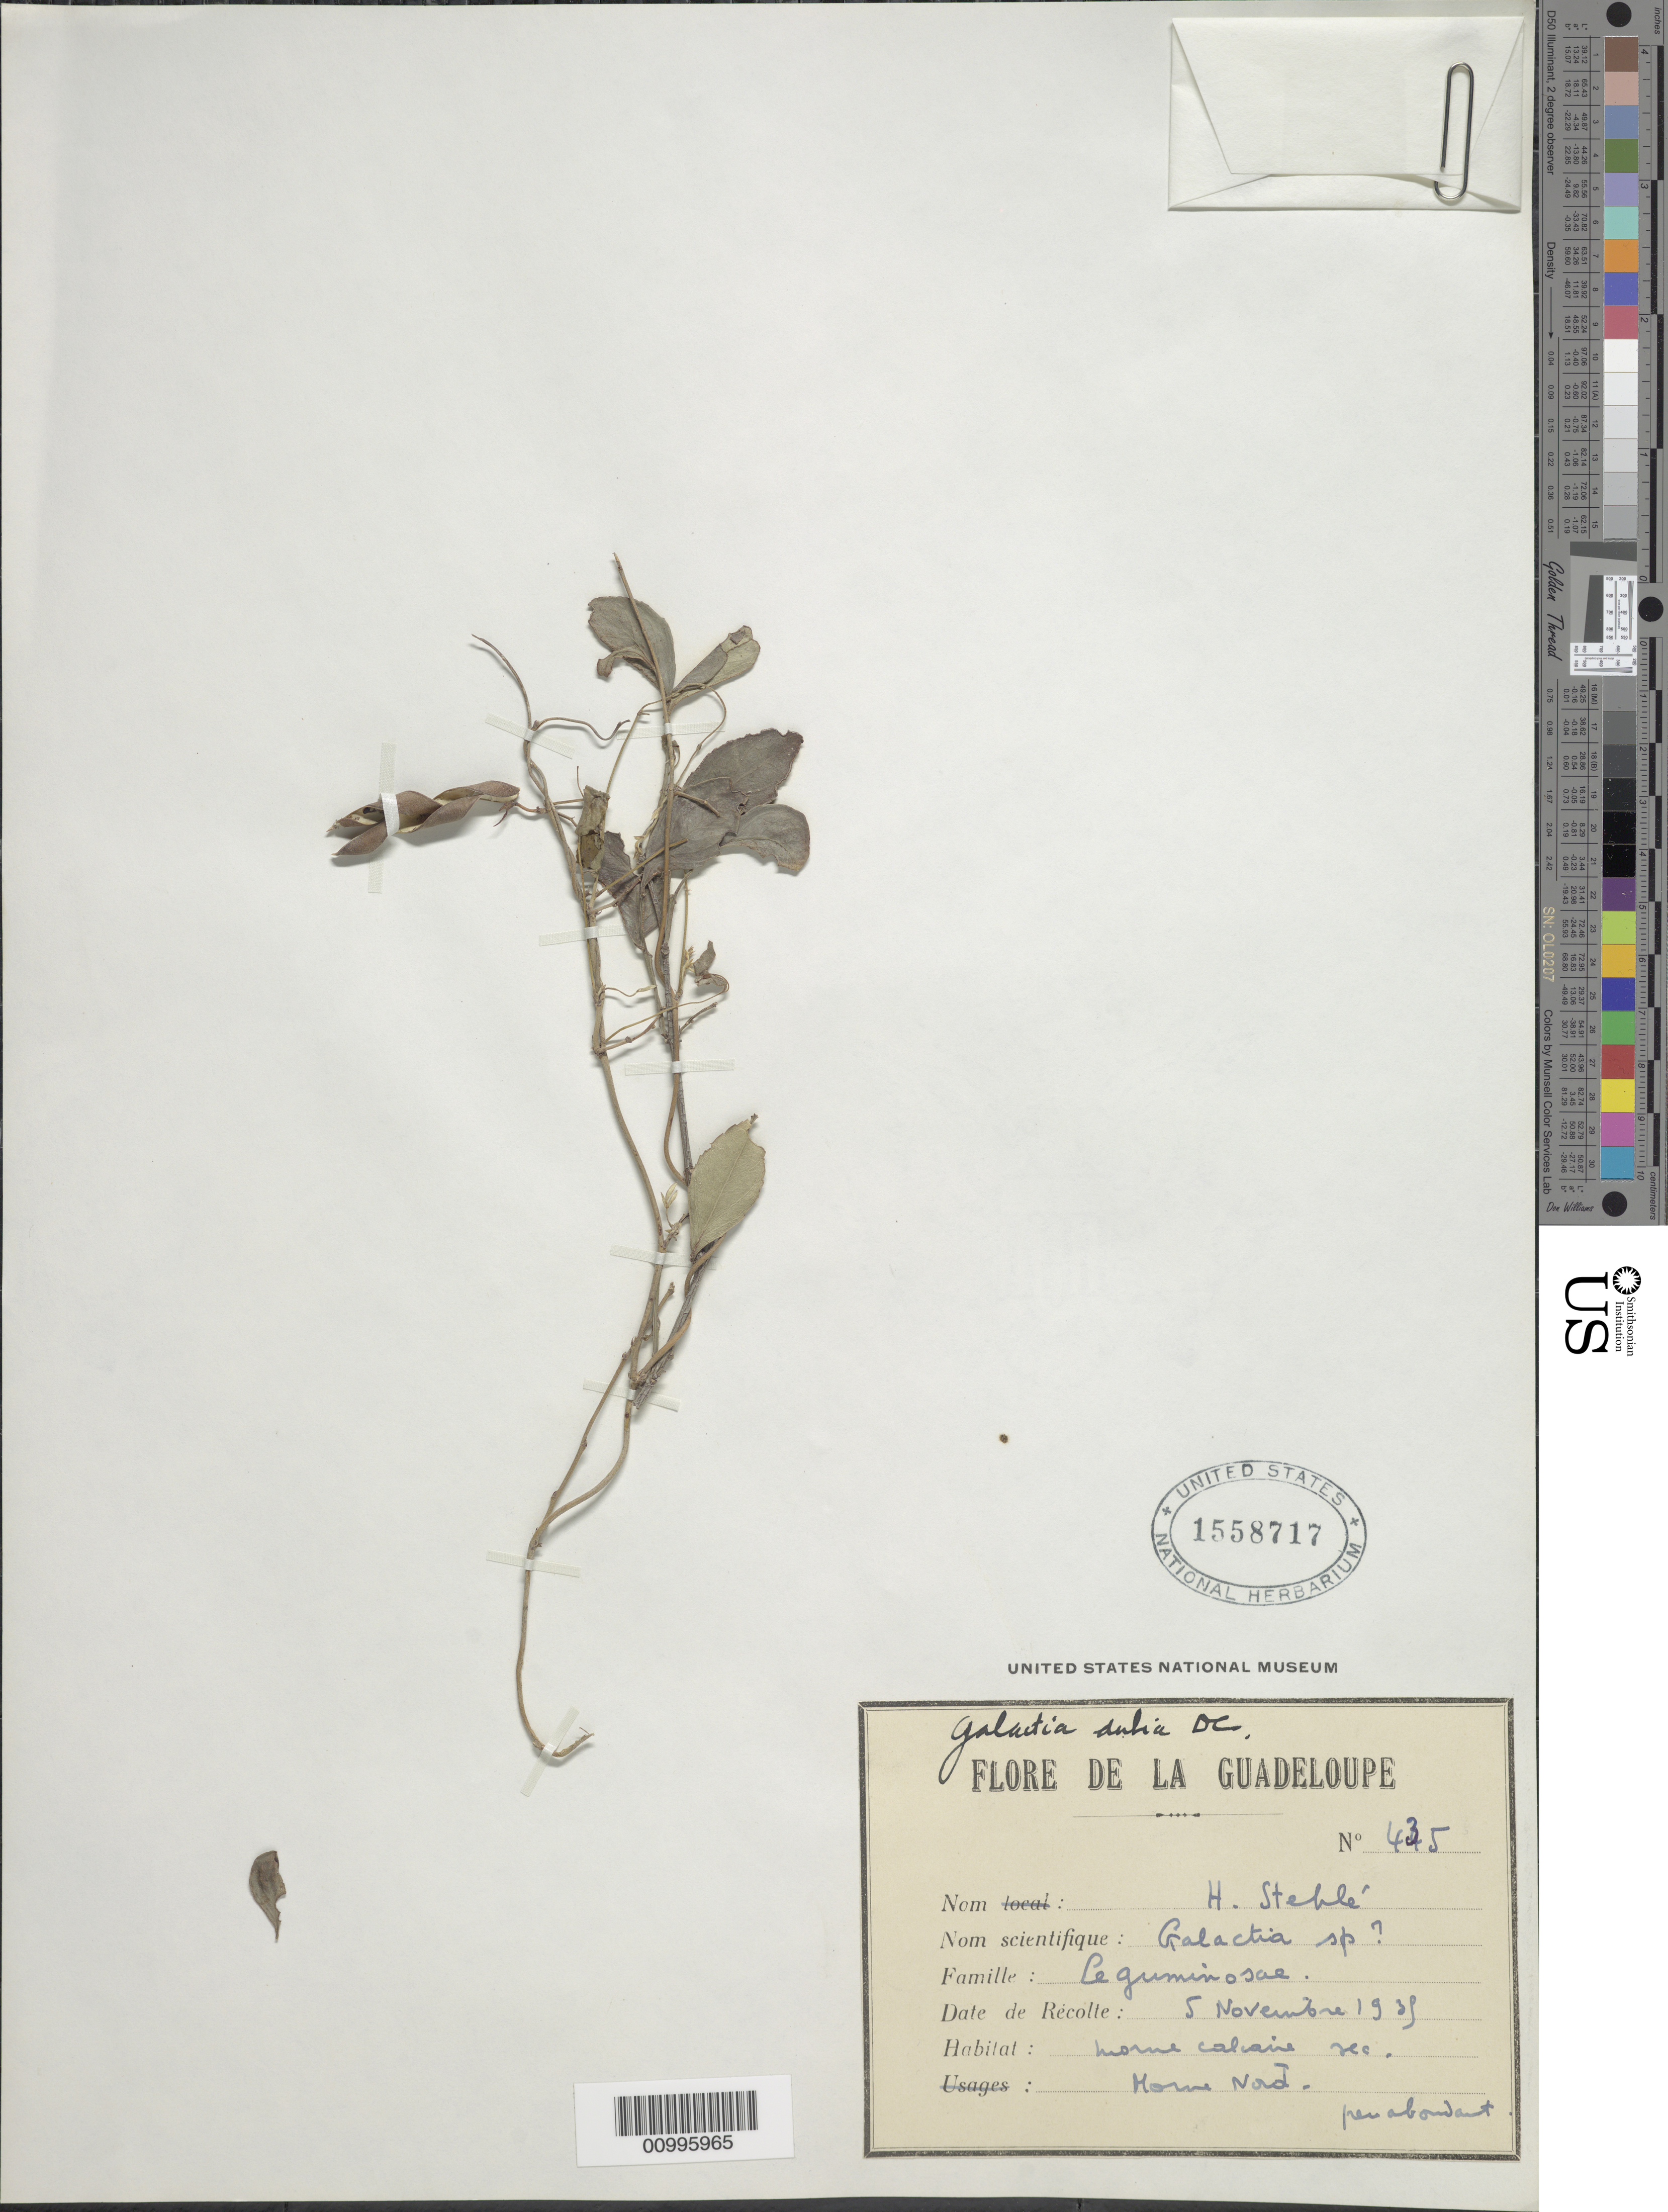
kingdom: Plantae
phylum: Tracheophyta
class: Magnoliopsida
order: Fabales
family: Fabaceae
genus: Galactia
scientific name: Galactia dubia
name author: DC.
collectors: H. Stehlé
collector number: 435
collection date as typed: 05 Nov 1939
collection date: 1939-11-05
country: Guadeloupe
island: Basse Terre [Guadeloupe]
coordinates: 0 N, 0 E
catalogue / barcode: US 1558717